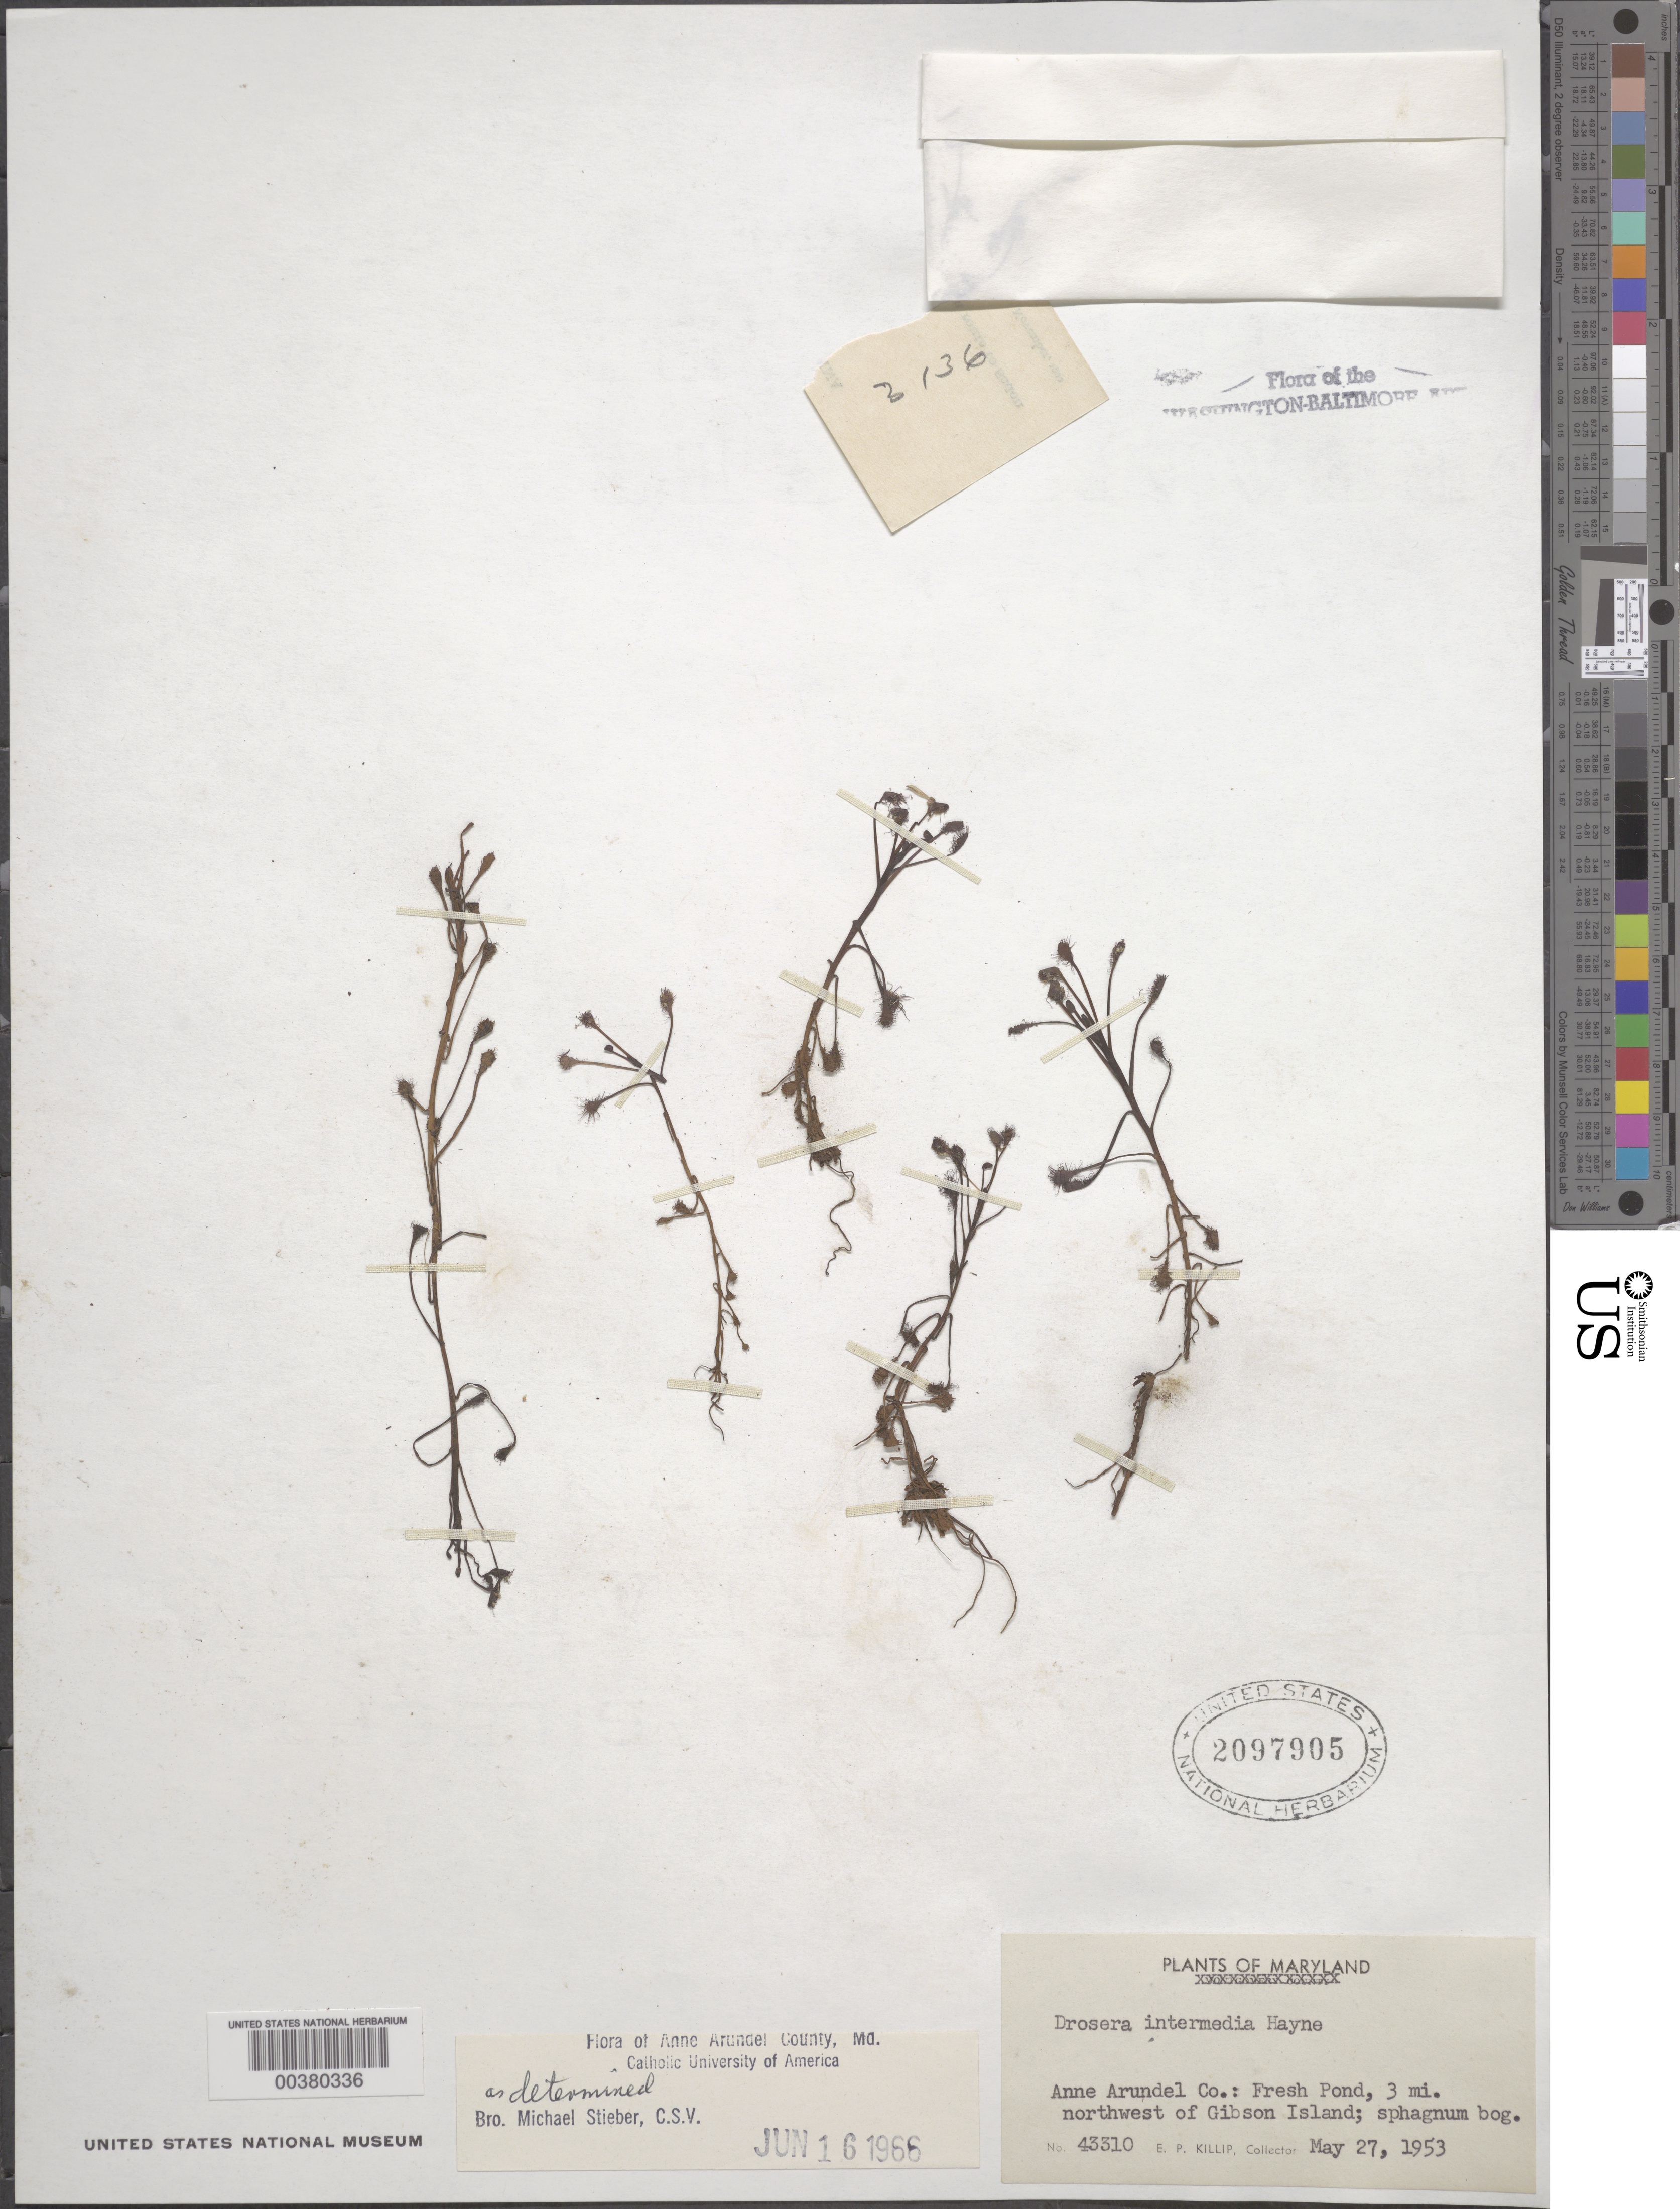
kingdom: Plantae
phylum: Tracheophyta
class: Magnoliopsida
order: Caryophyllales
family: Droseraceae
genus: Drosera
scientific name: Drosera intermedia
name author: Hayne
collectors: E. P. Killip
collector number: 43310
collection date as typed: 27 May 1953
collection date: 1953-05-27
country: United States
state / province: Maryland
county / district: Anne Arundel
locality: Fresh Pond, northwest of Gibson Island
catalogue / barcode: US 2097905